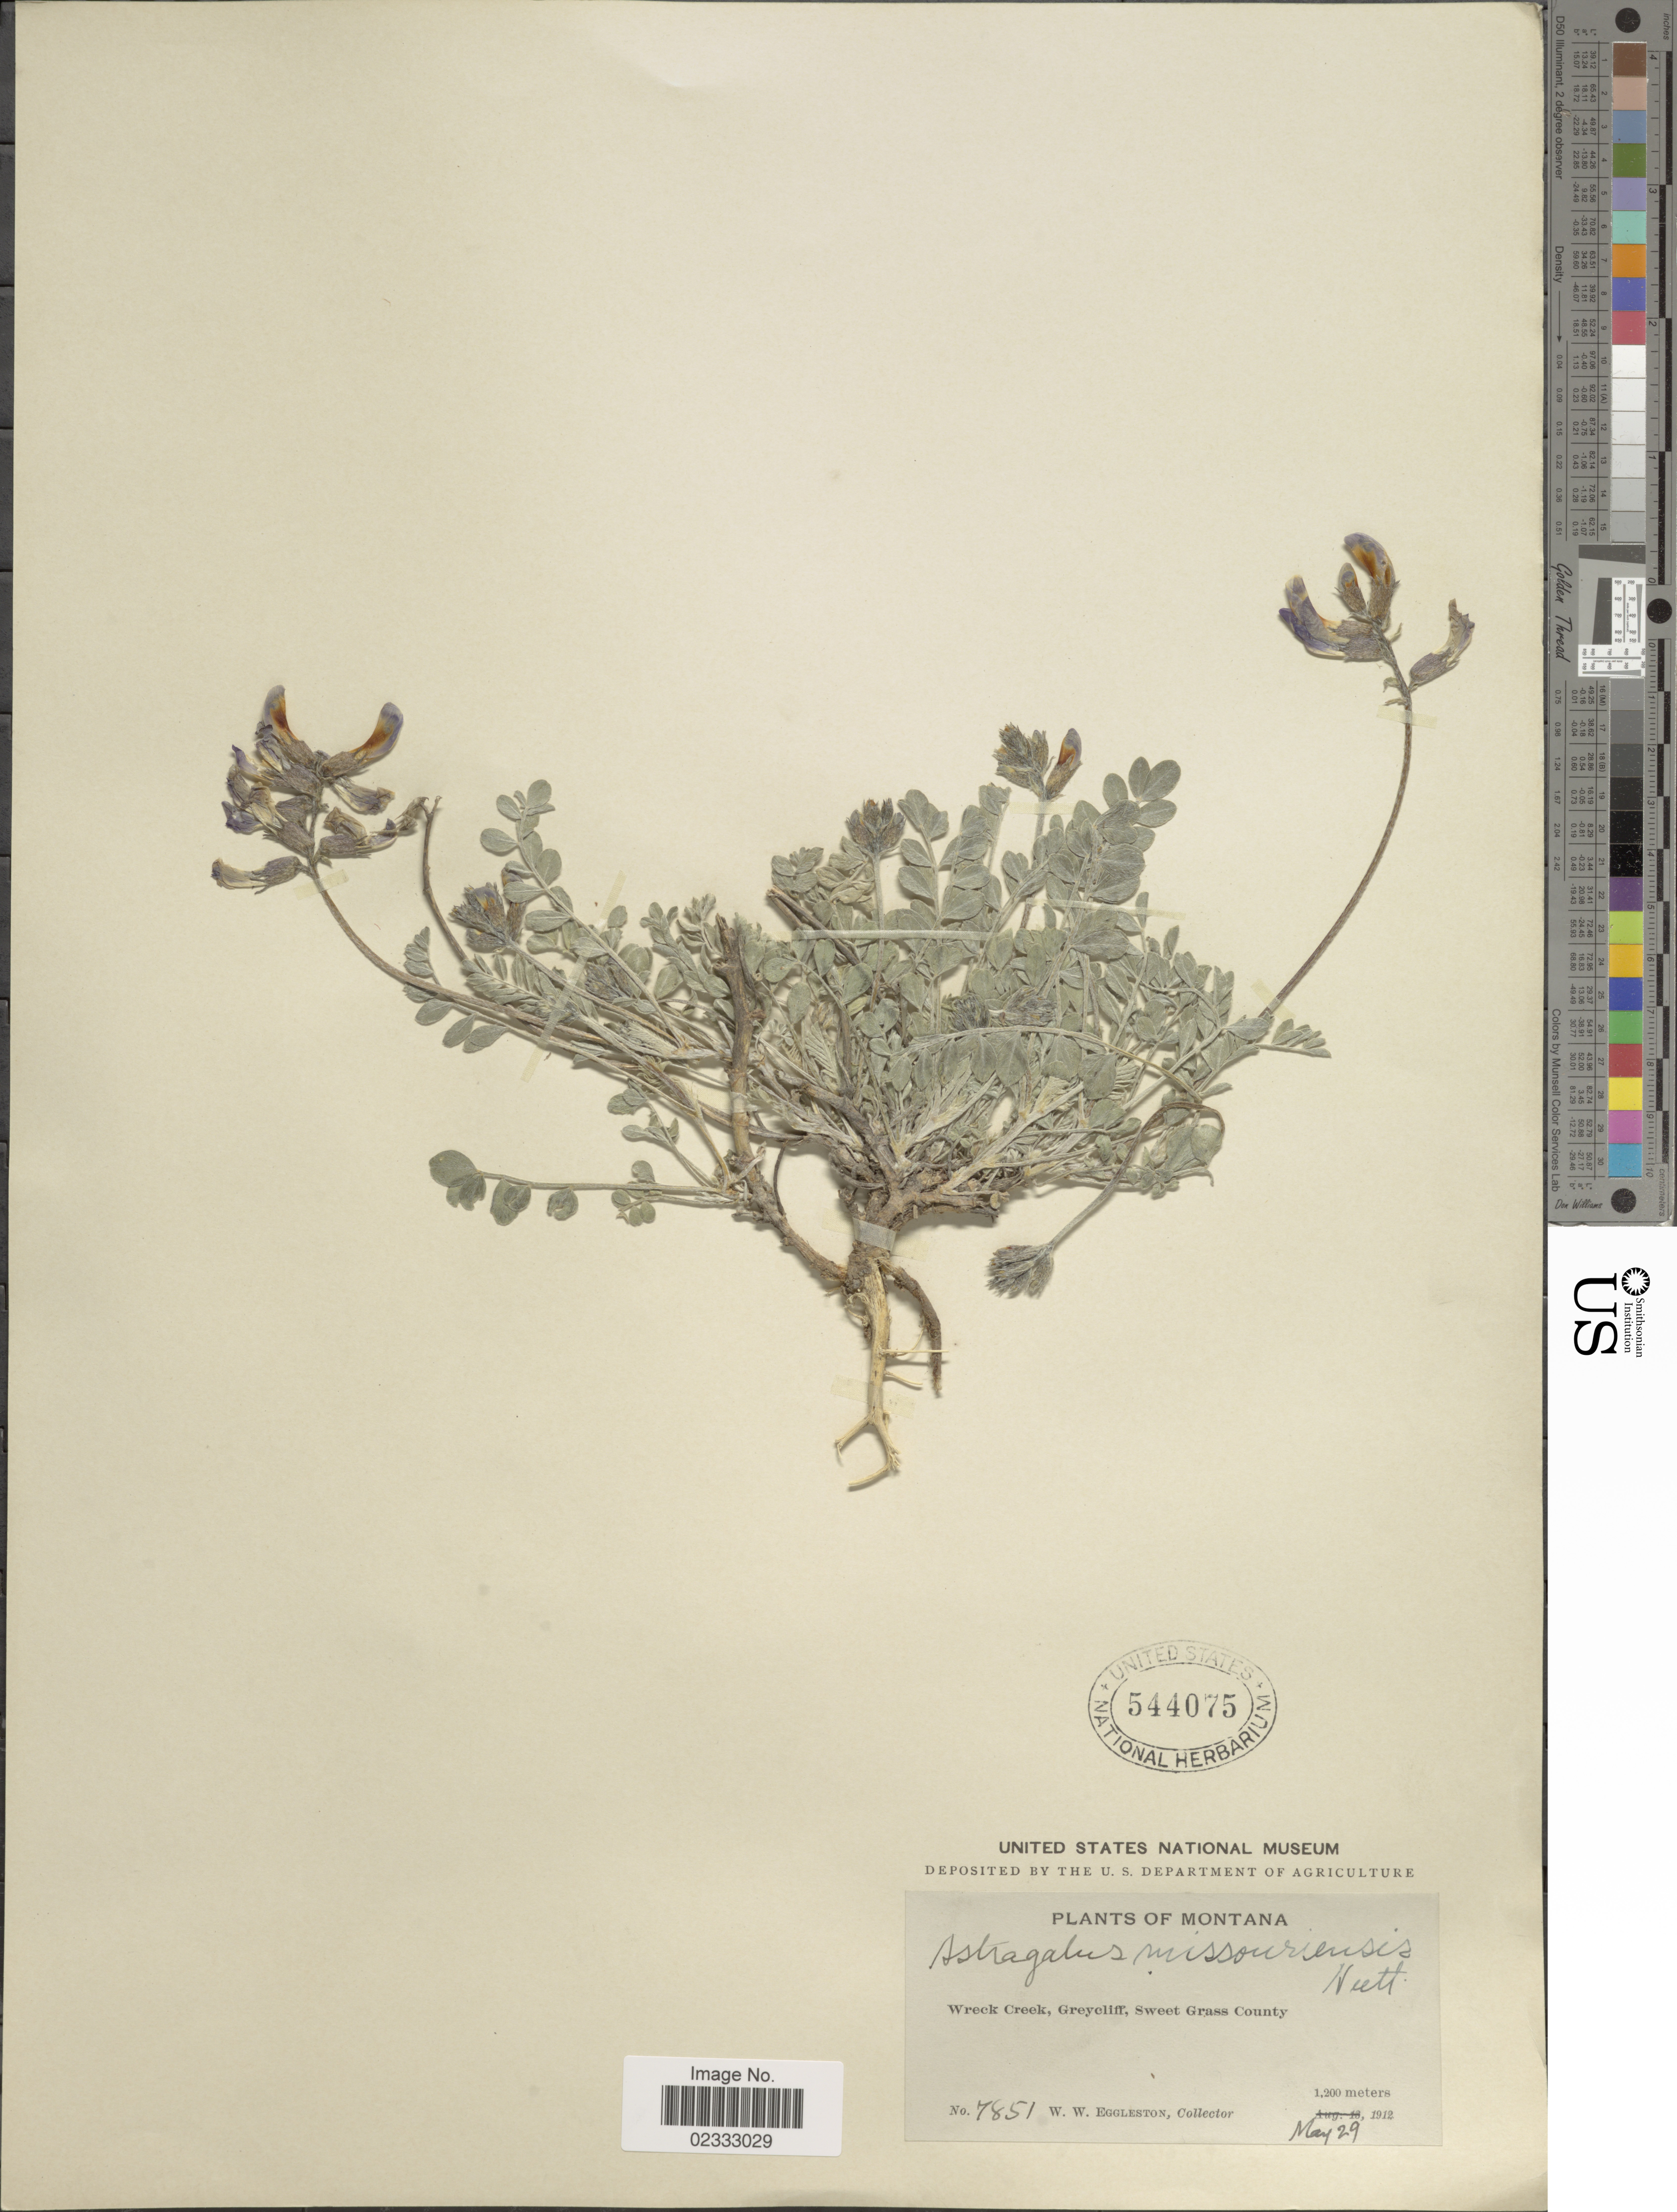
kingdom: Plantae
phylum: Tracheophyta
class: Magnoliopsida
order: Fabales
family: Fabaceae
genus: Astragalus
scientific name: Astragalus missouriensis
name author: Nutt.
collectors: W. W. Eggleston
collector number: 7851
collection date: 1912-05-29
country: United States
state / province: Montana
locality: Wreck Creek, Greycliff, Sweet Grass County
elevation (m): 1200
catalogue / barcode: US 544075